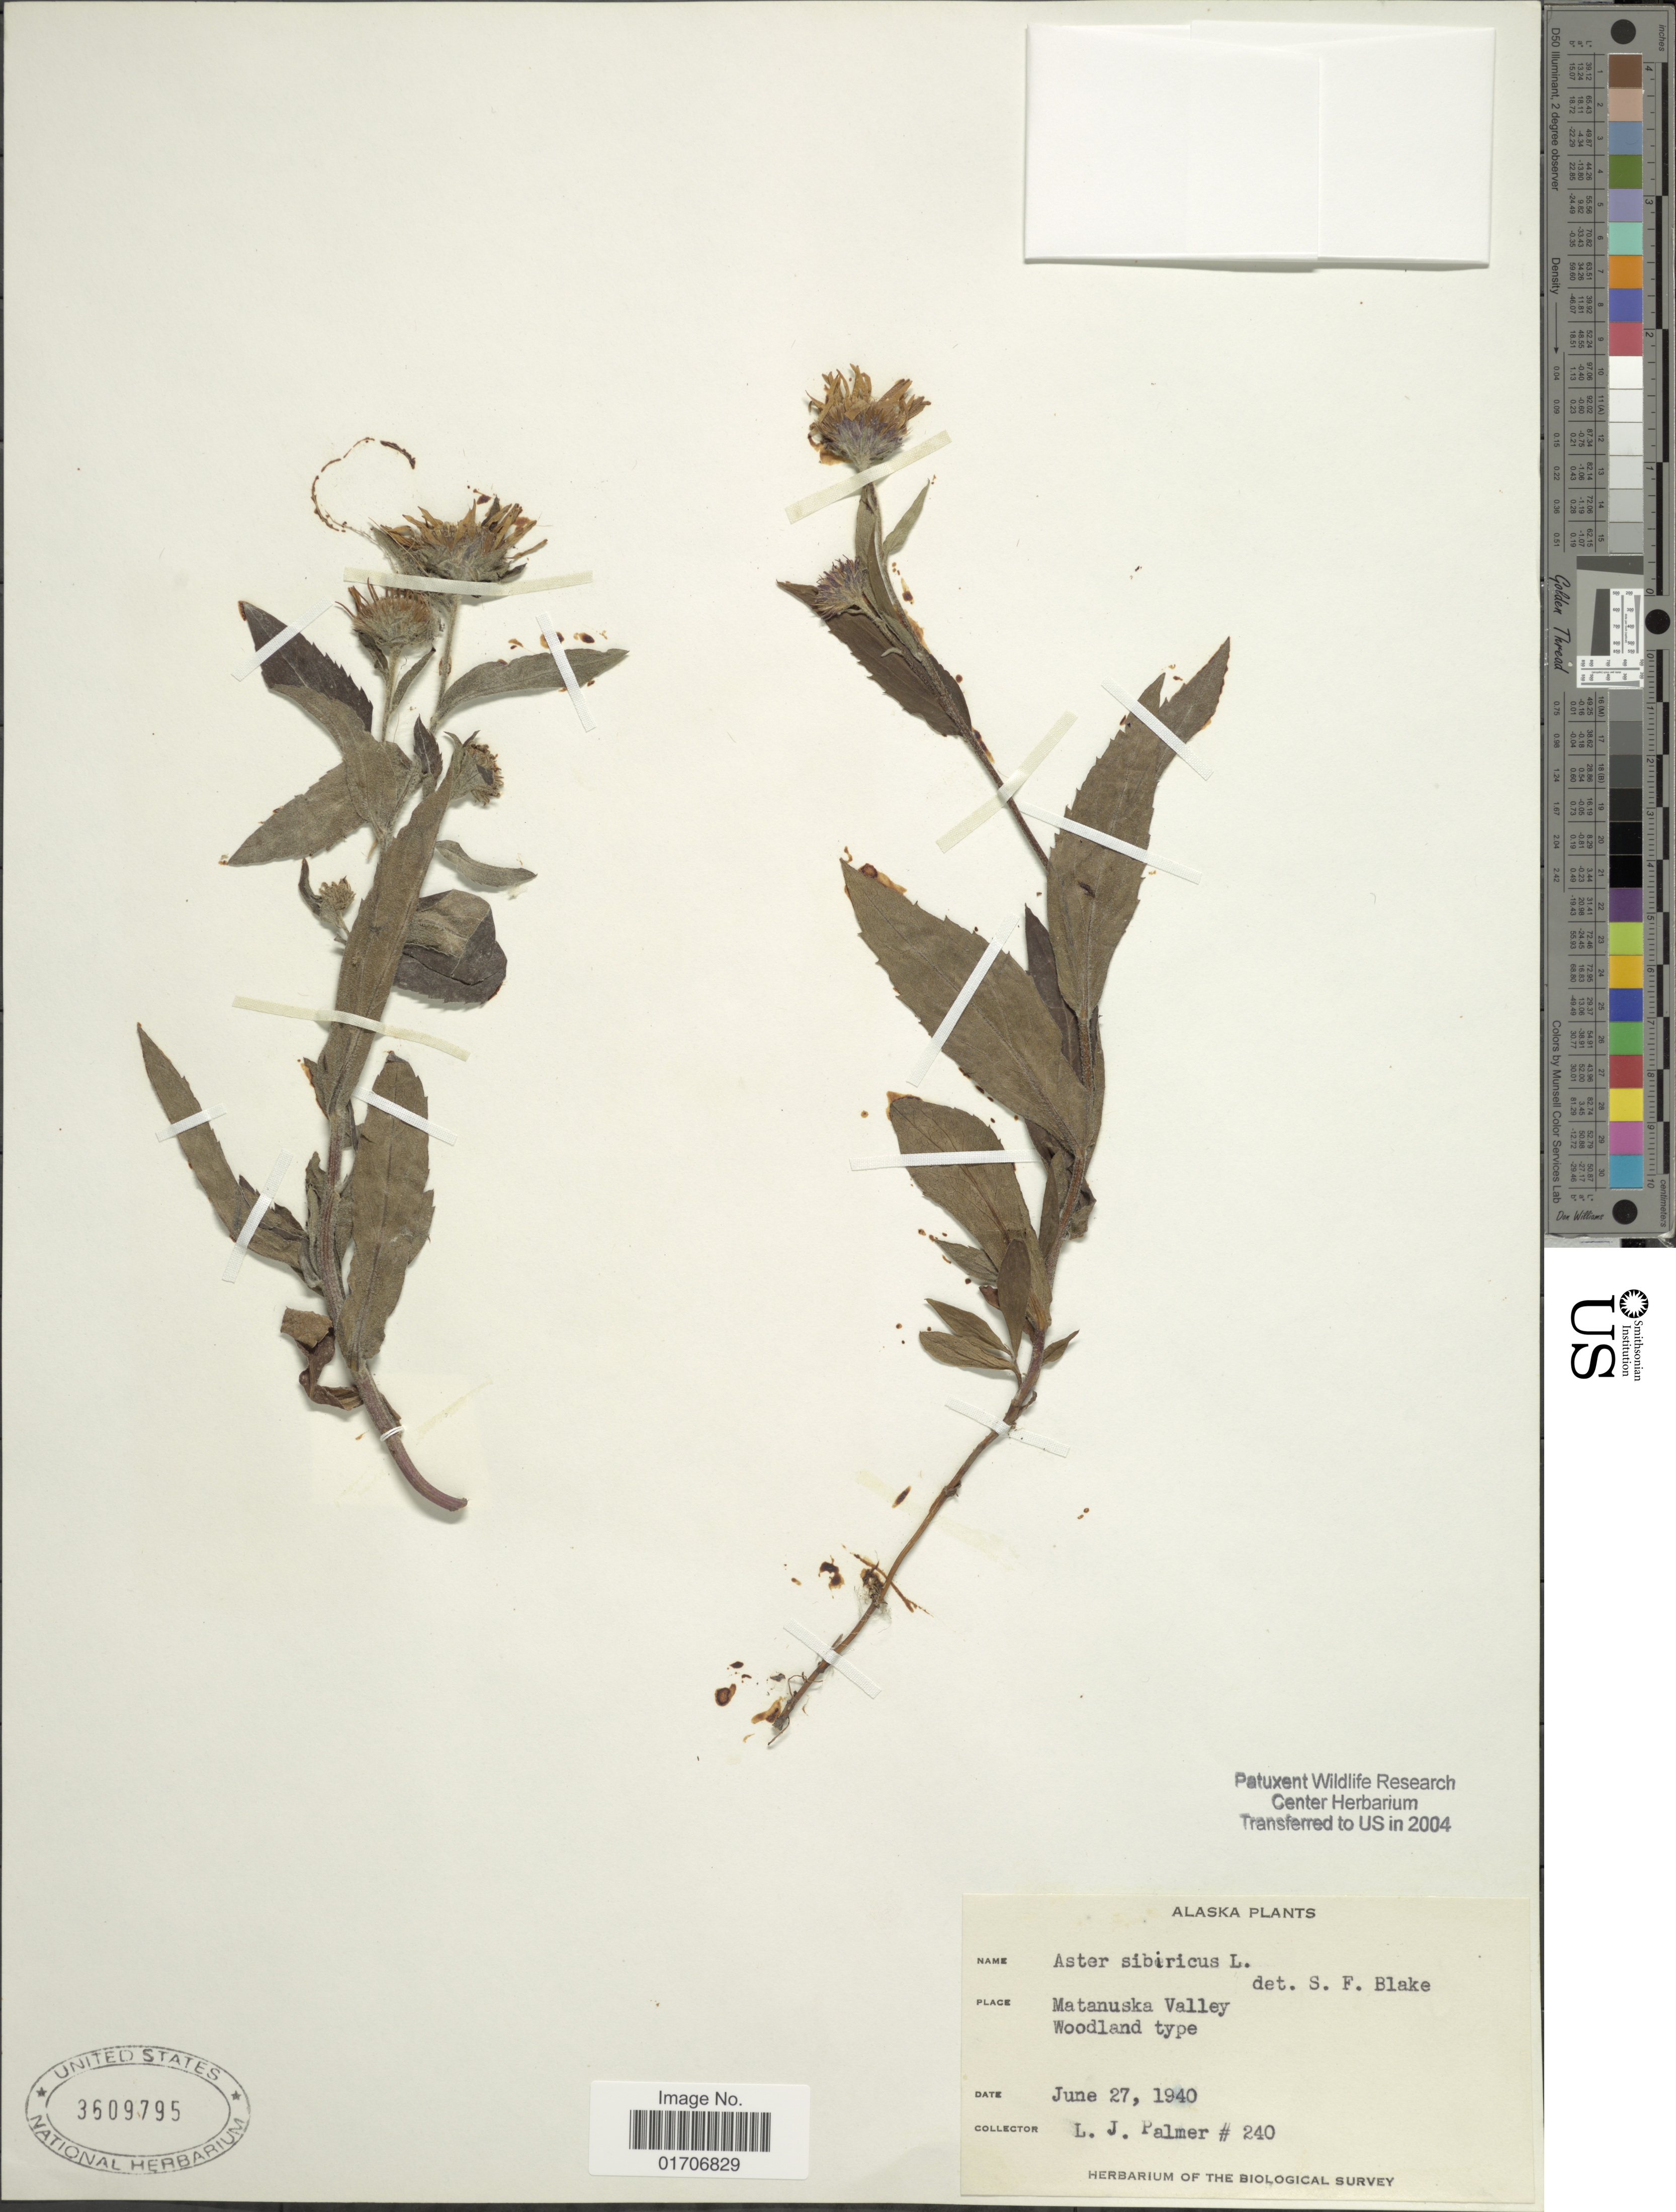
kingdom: Plantae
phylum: Tracheophyta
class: Magnoliopsida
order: Asterales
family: Asteraceae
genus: Eurybia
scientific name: Eurybia sibirica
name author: (L.) G.L. Nesom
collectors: L. J. Palmer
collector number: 240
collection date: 1940-06-27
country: United States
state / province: Alaska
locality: Matanuska Valley.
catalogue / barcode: US 3609795